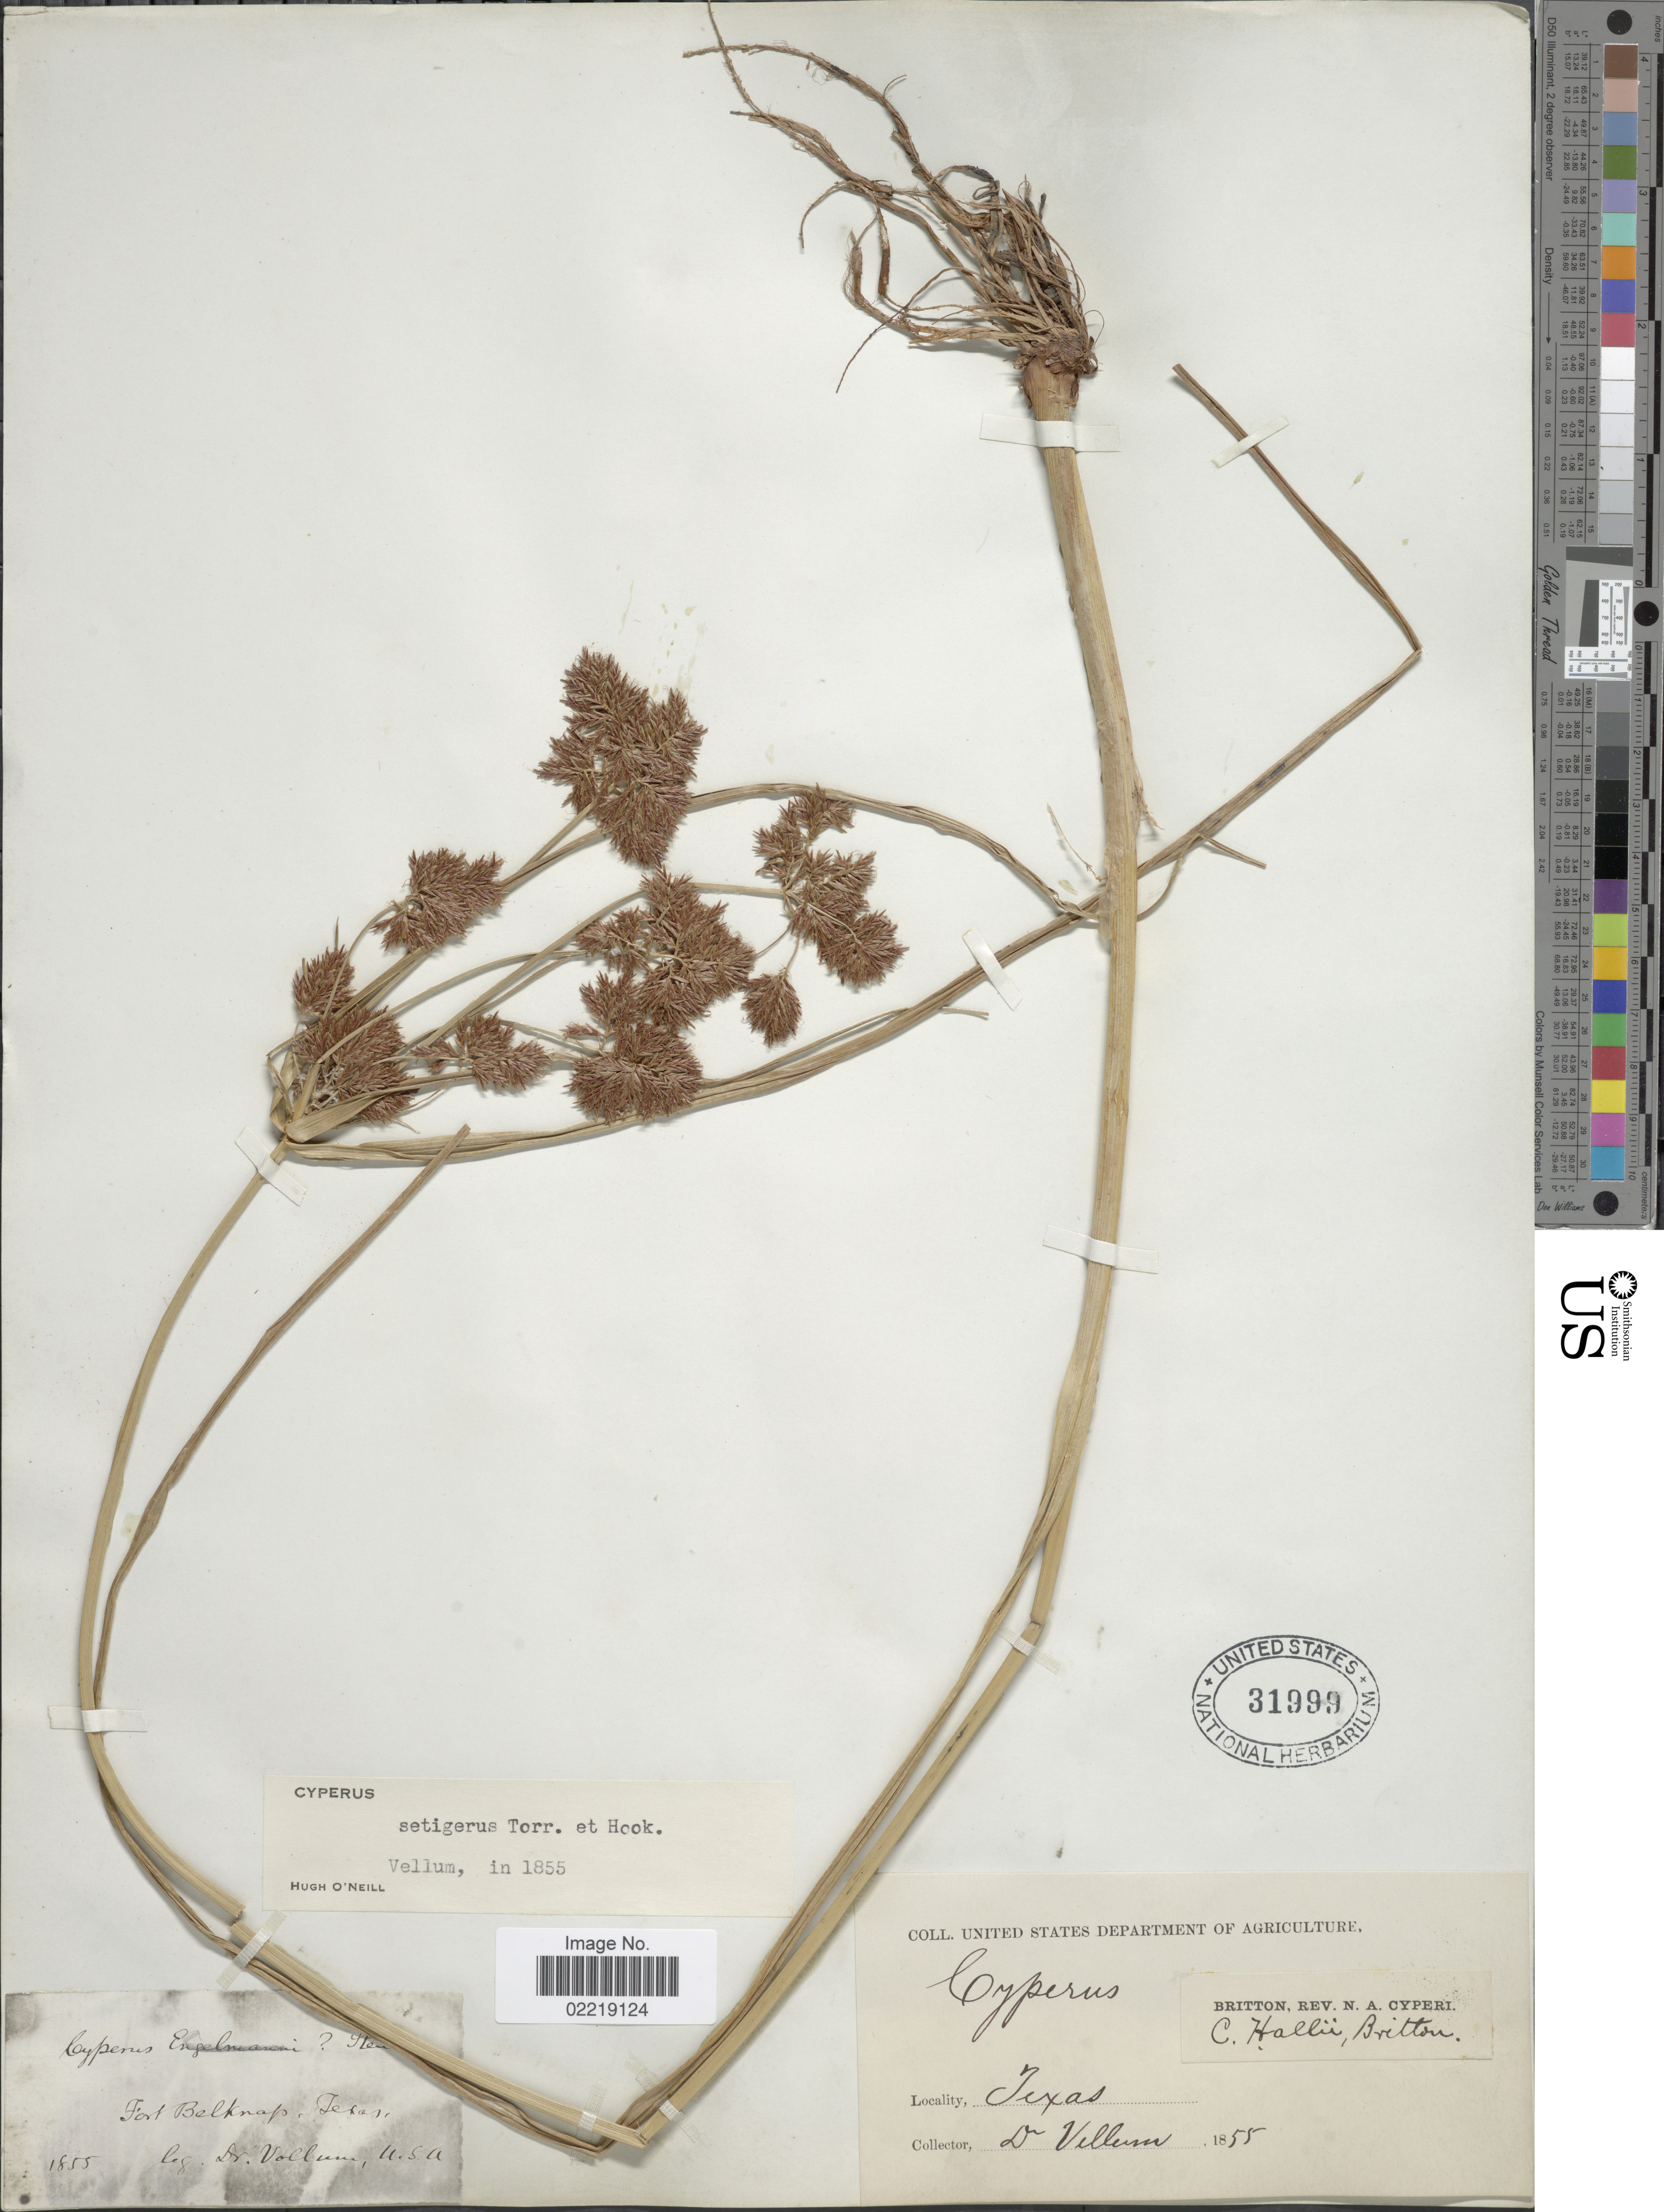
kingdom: Plantae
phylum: Tracheophyta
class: Liliopsida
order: Poales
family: Cyperaceae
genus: Cyperus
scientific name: Cyperus setigerus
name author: Torr. & Hook.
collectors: -. Vollum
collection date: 1855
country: United States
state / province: Texas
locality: Fort Belknap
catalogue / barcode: US 31999